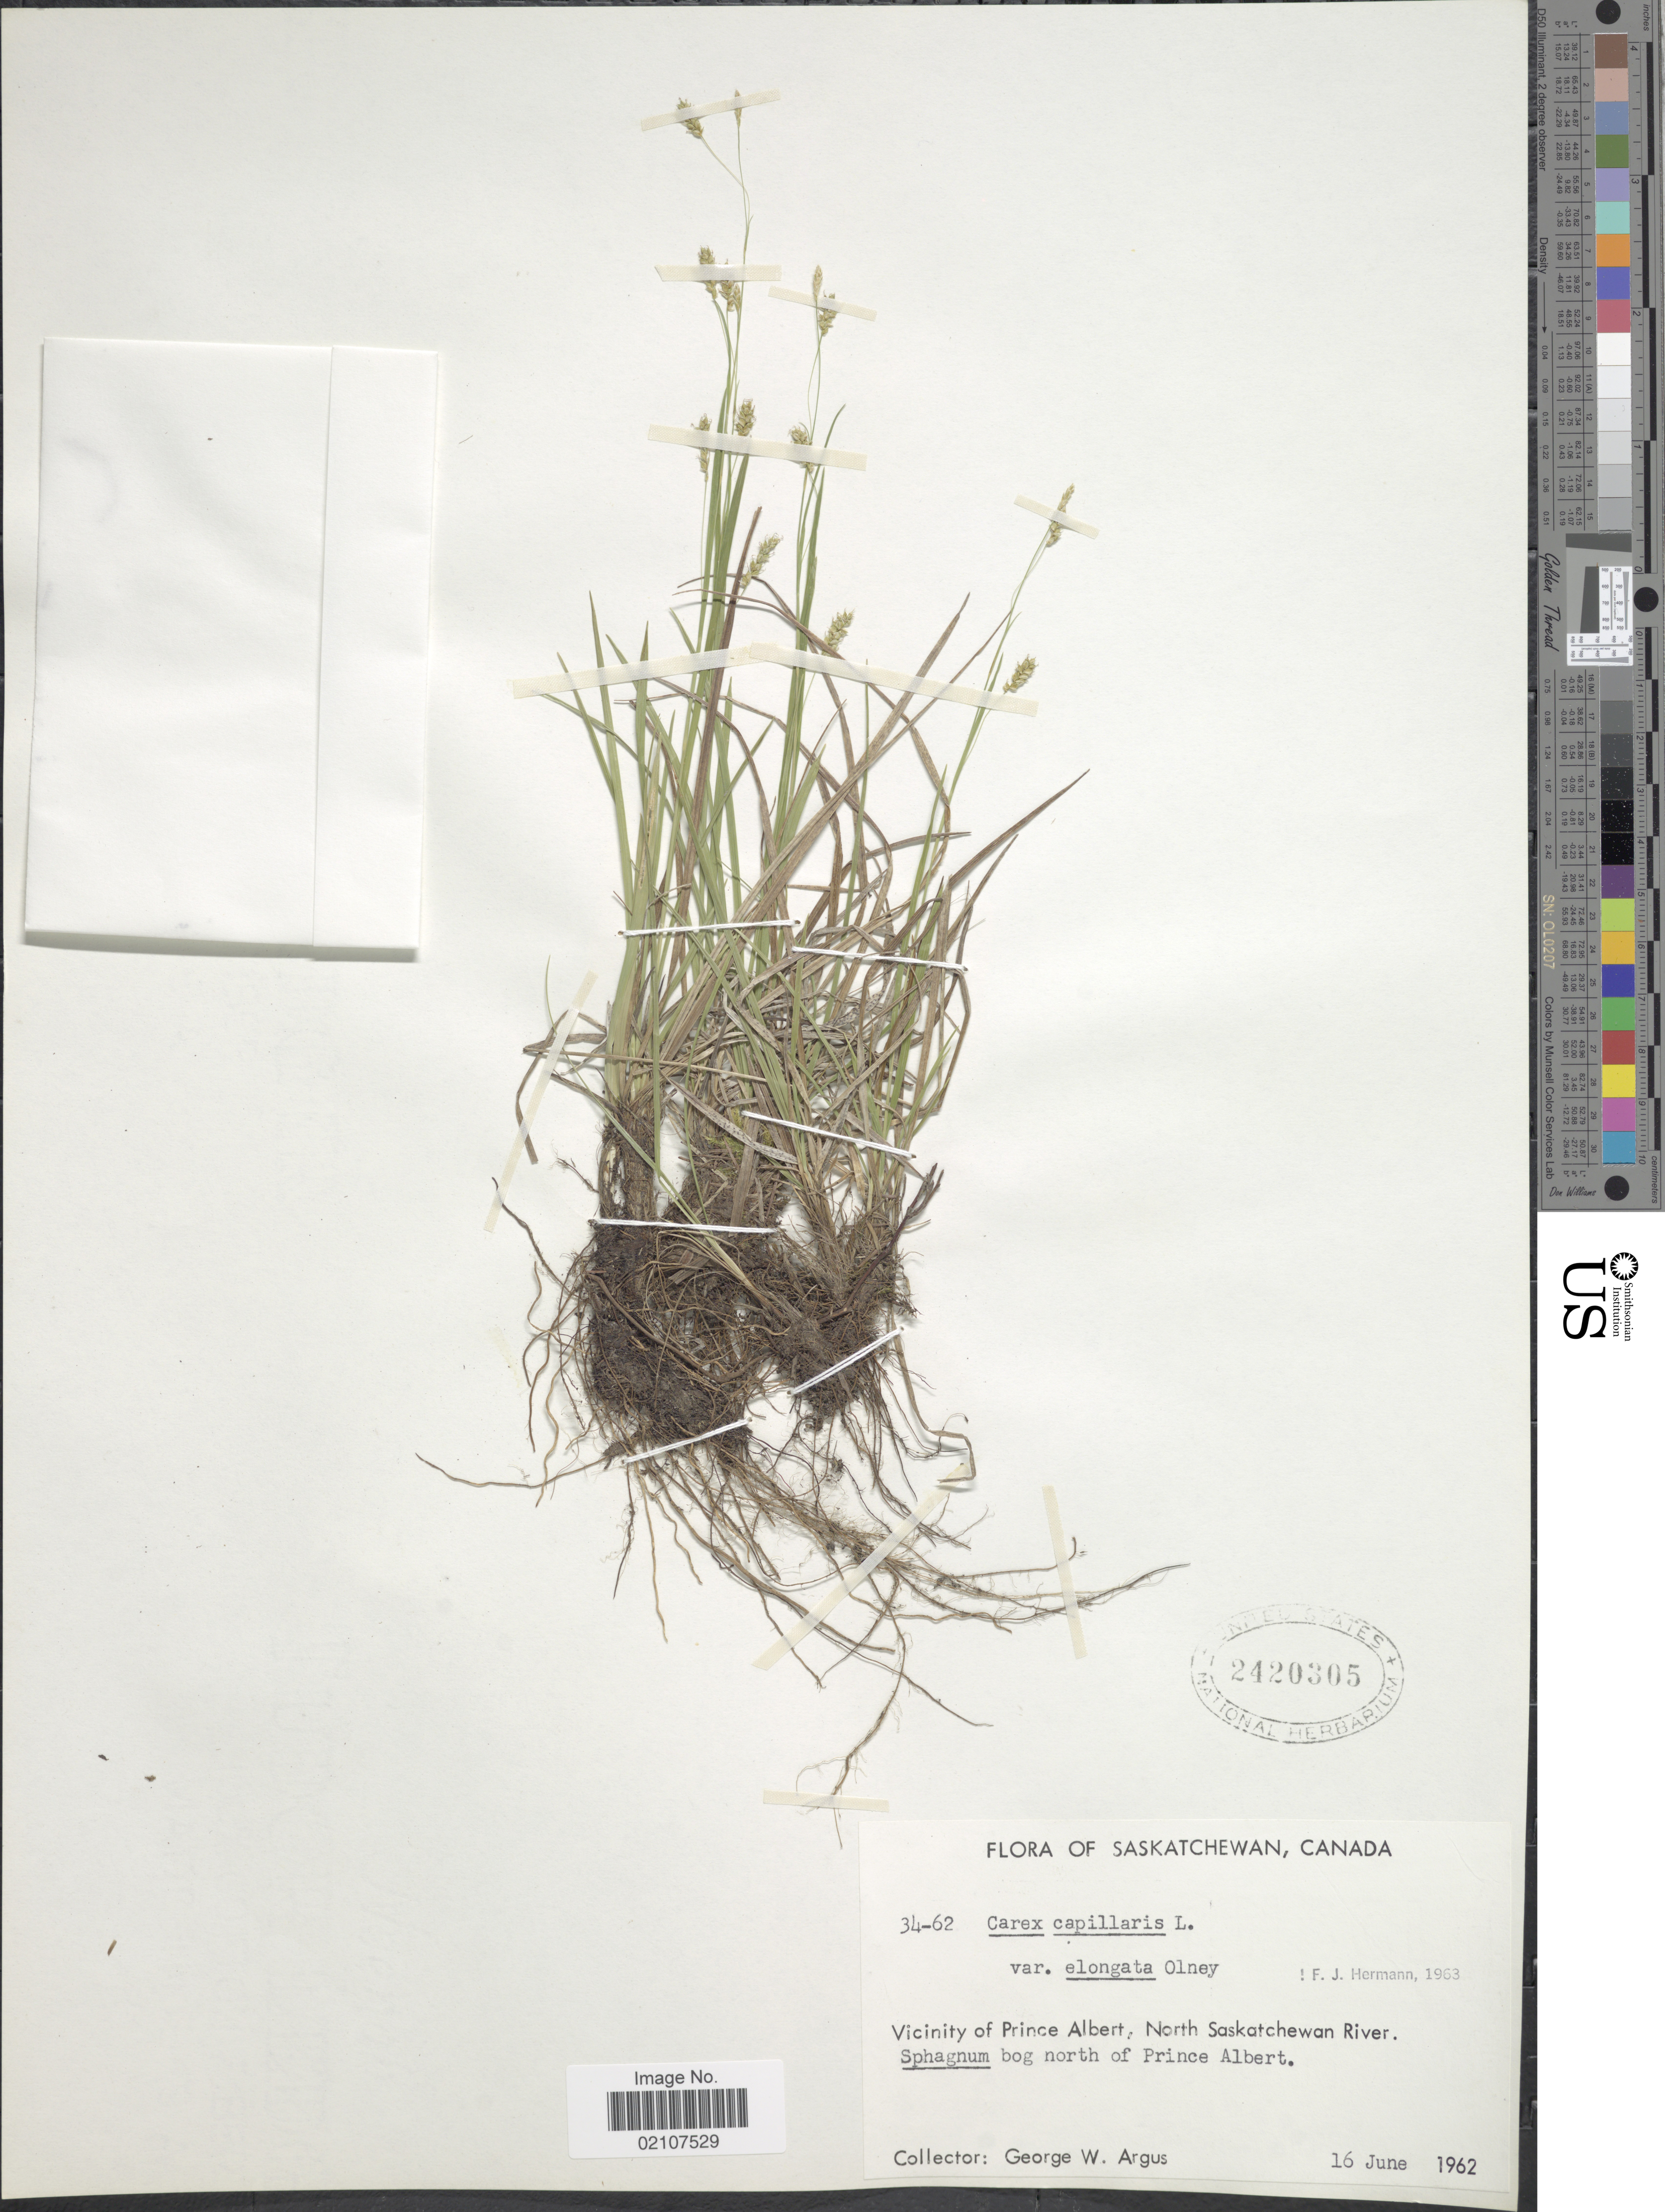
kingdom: Plantae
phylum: Tracheophyta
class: Liliopsida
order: Poales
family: Cyperaceae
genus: Carex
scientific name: Carex capillaris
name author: L.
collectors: G. W. Argus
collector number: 24-62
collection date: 1962-06-16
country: Canada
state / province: Saskatchewan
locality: Vicinity of Prince Albert, North Saskatchewan River. Sphagnum bog north of Prince Albert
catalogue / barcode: US 2420305